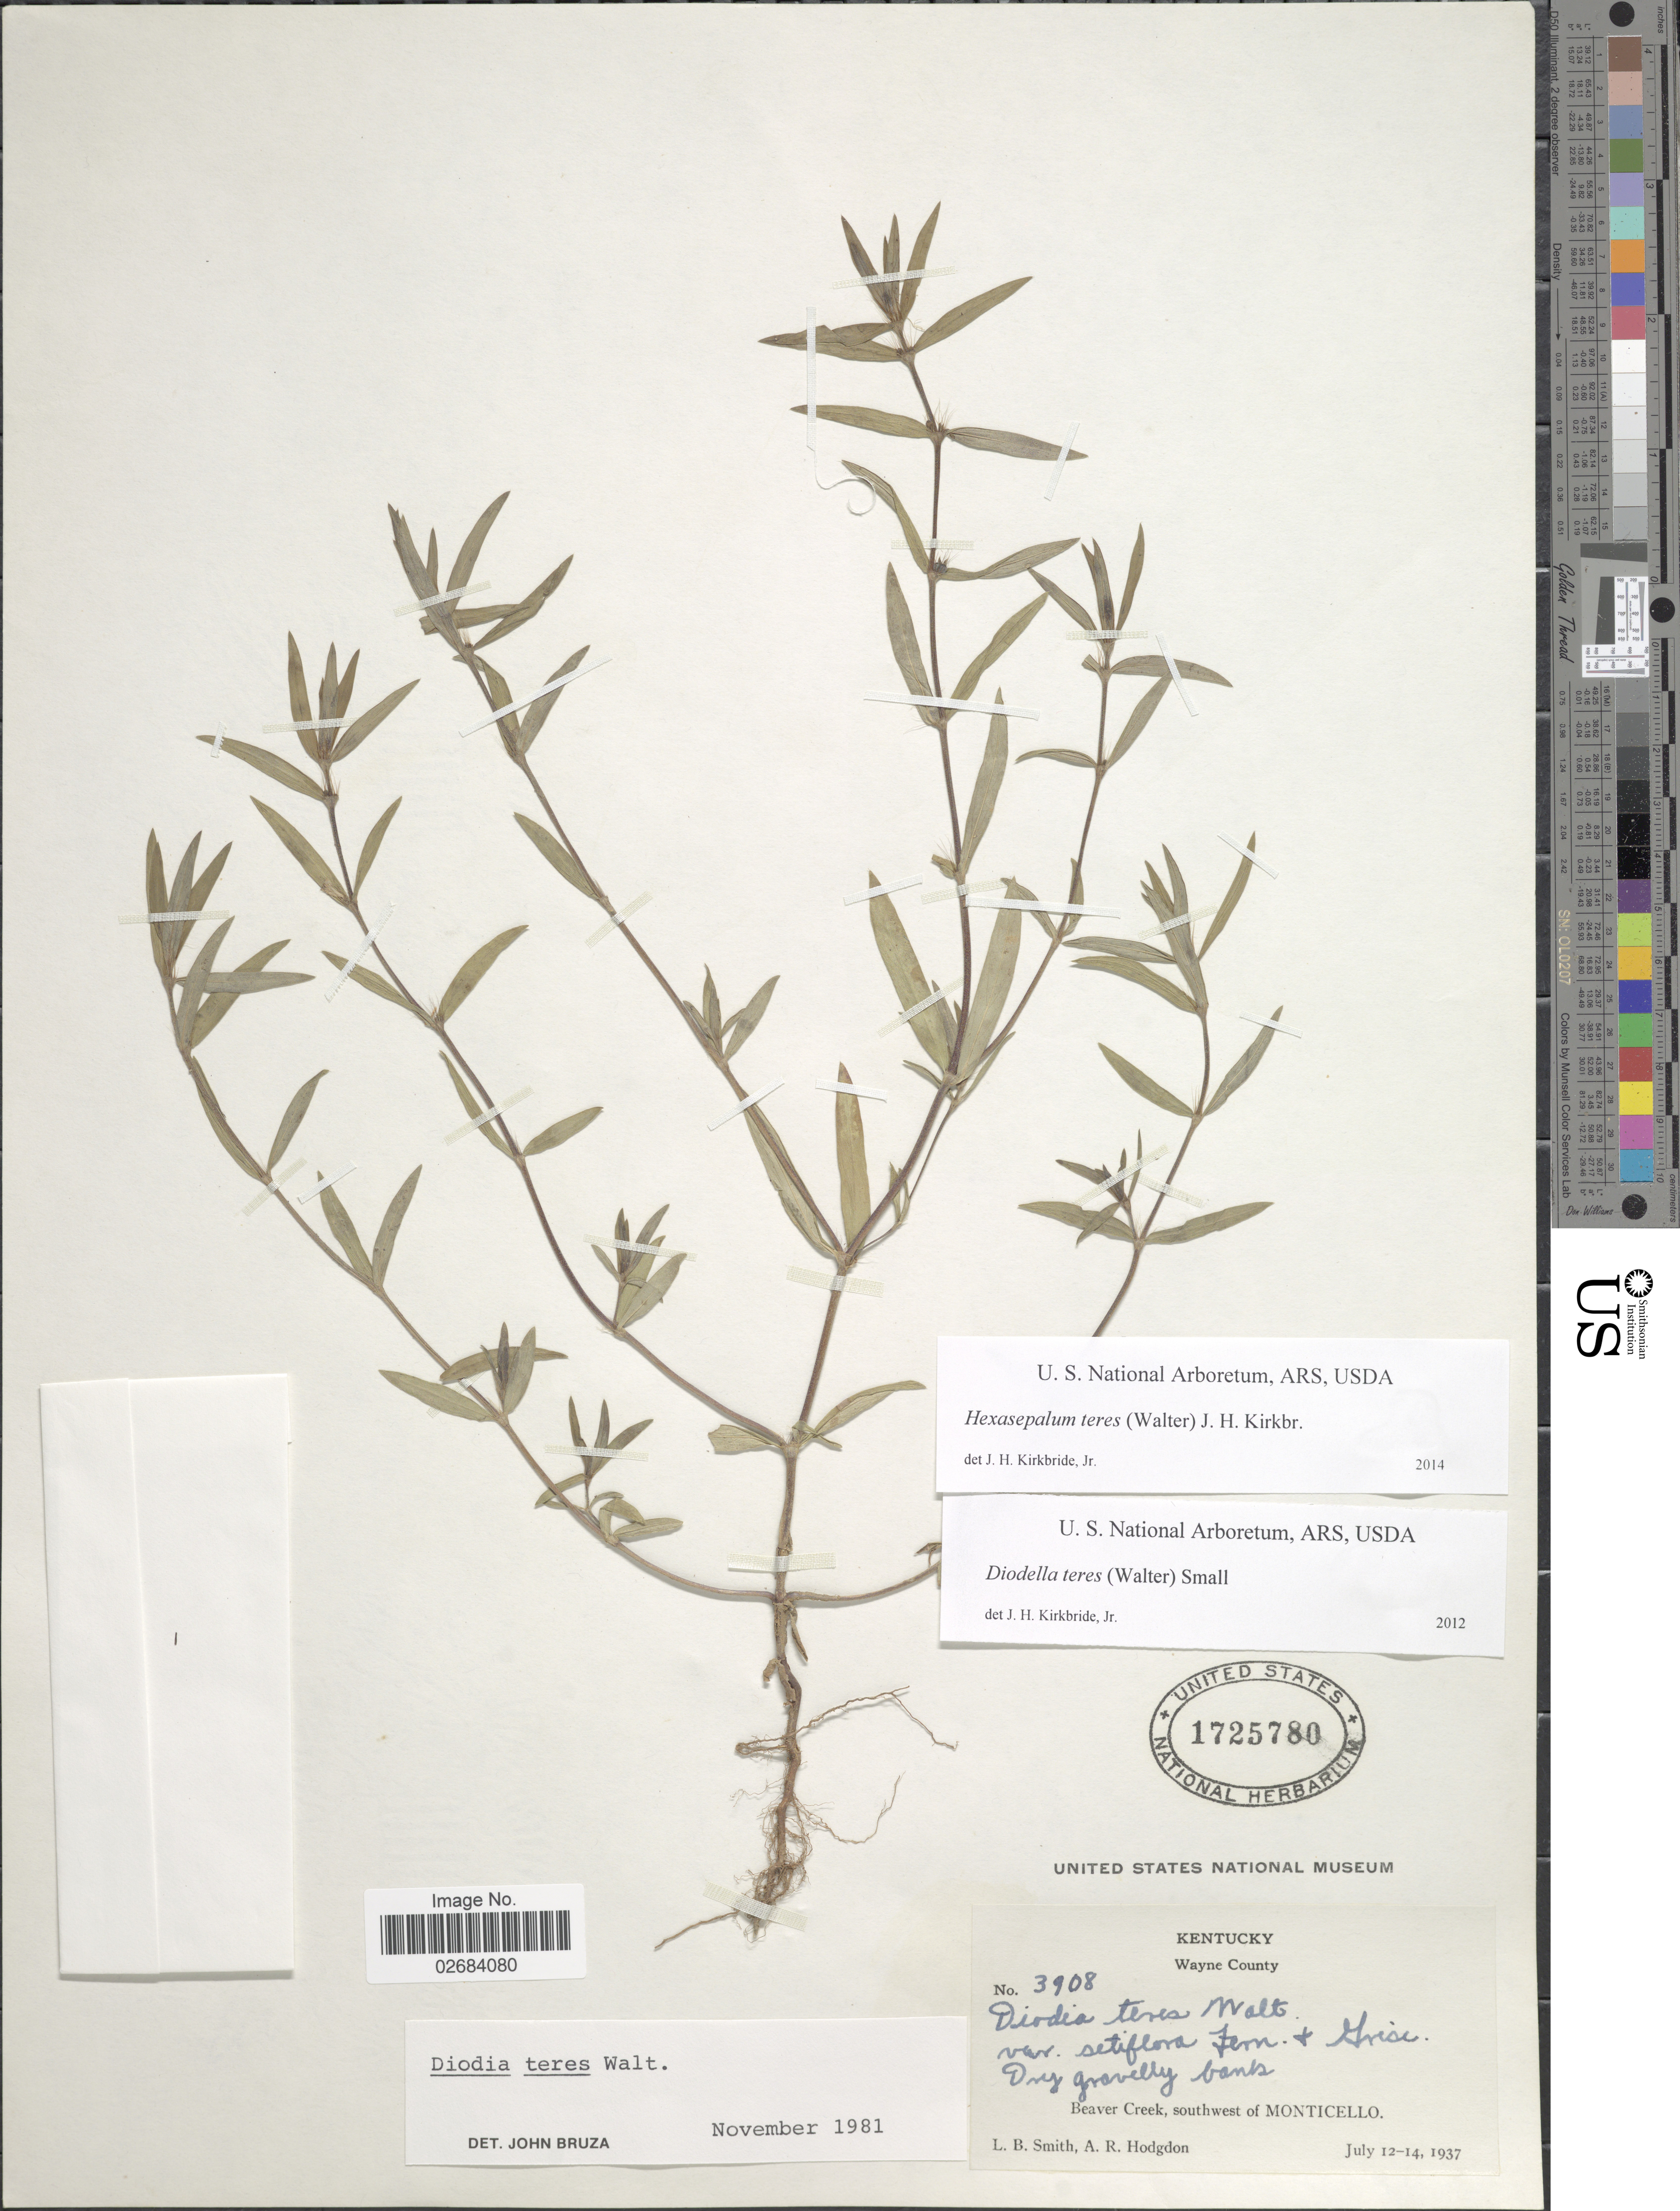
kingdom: Plantae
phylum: Tracheophyta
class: Magnoliopsida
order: Gentianales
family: Rubiaceae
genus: Diodia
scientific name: Diodia teres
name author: Walter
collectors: L. Smith & A. R. Hodgdon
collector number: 3908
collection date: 1937-07-12/1937-07-14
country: United States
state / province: Kentucky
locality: Wayne County, Beaver Creek, southwest of Monticello.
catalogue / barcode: US 1725780